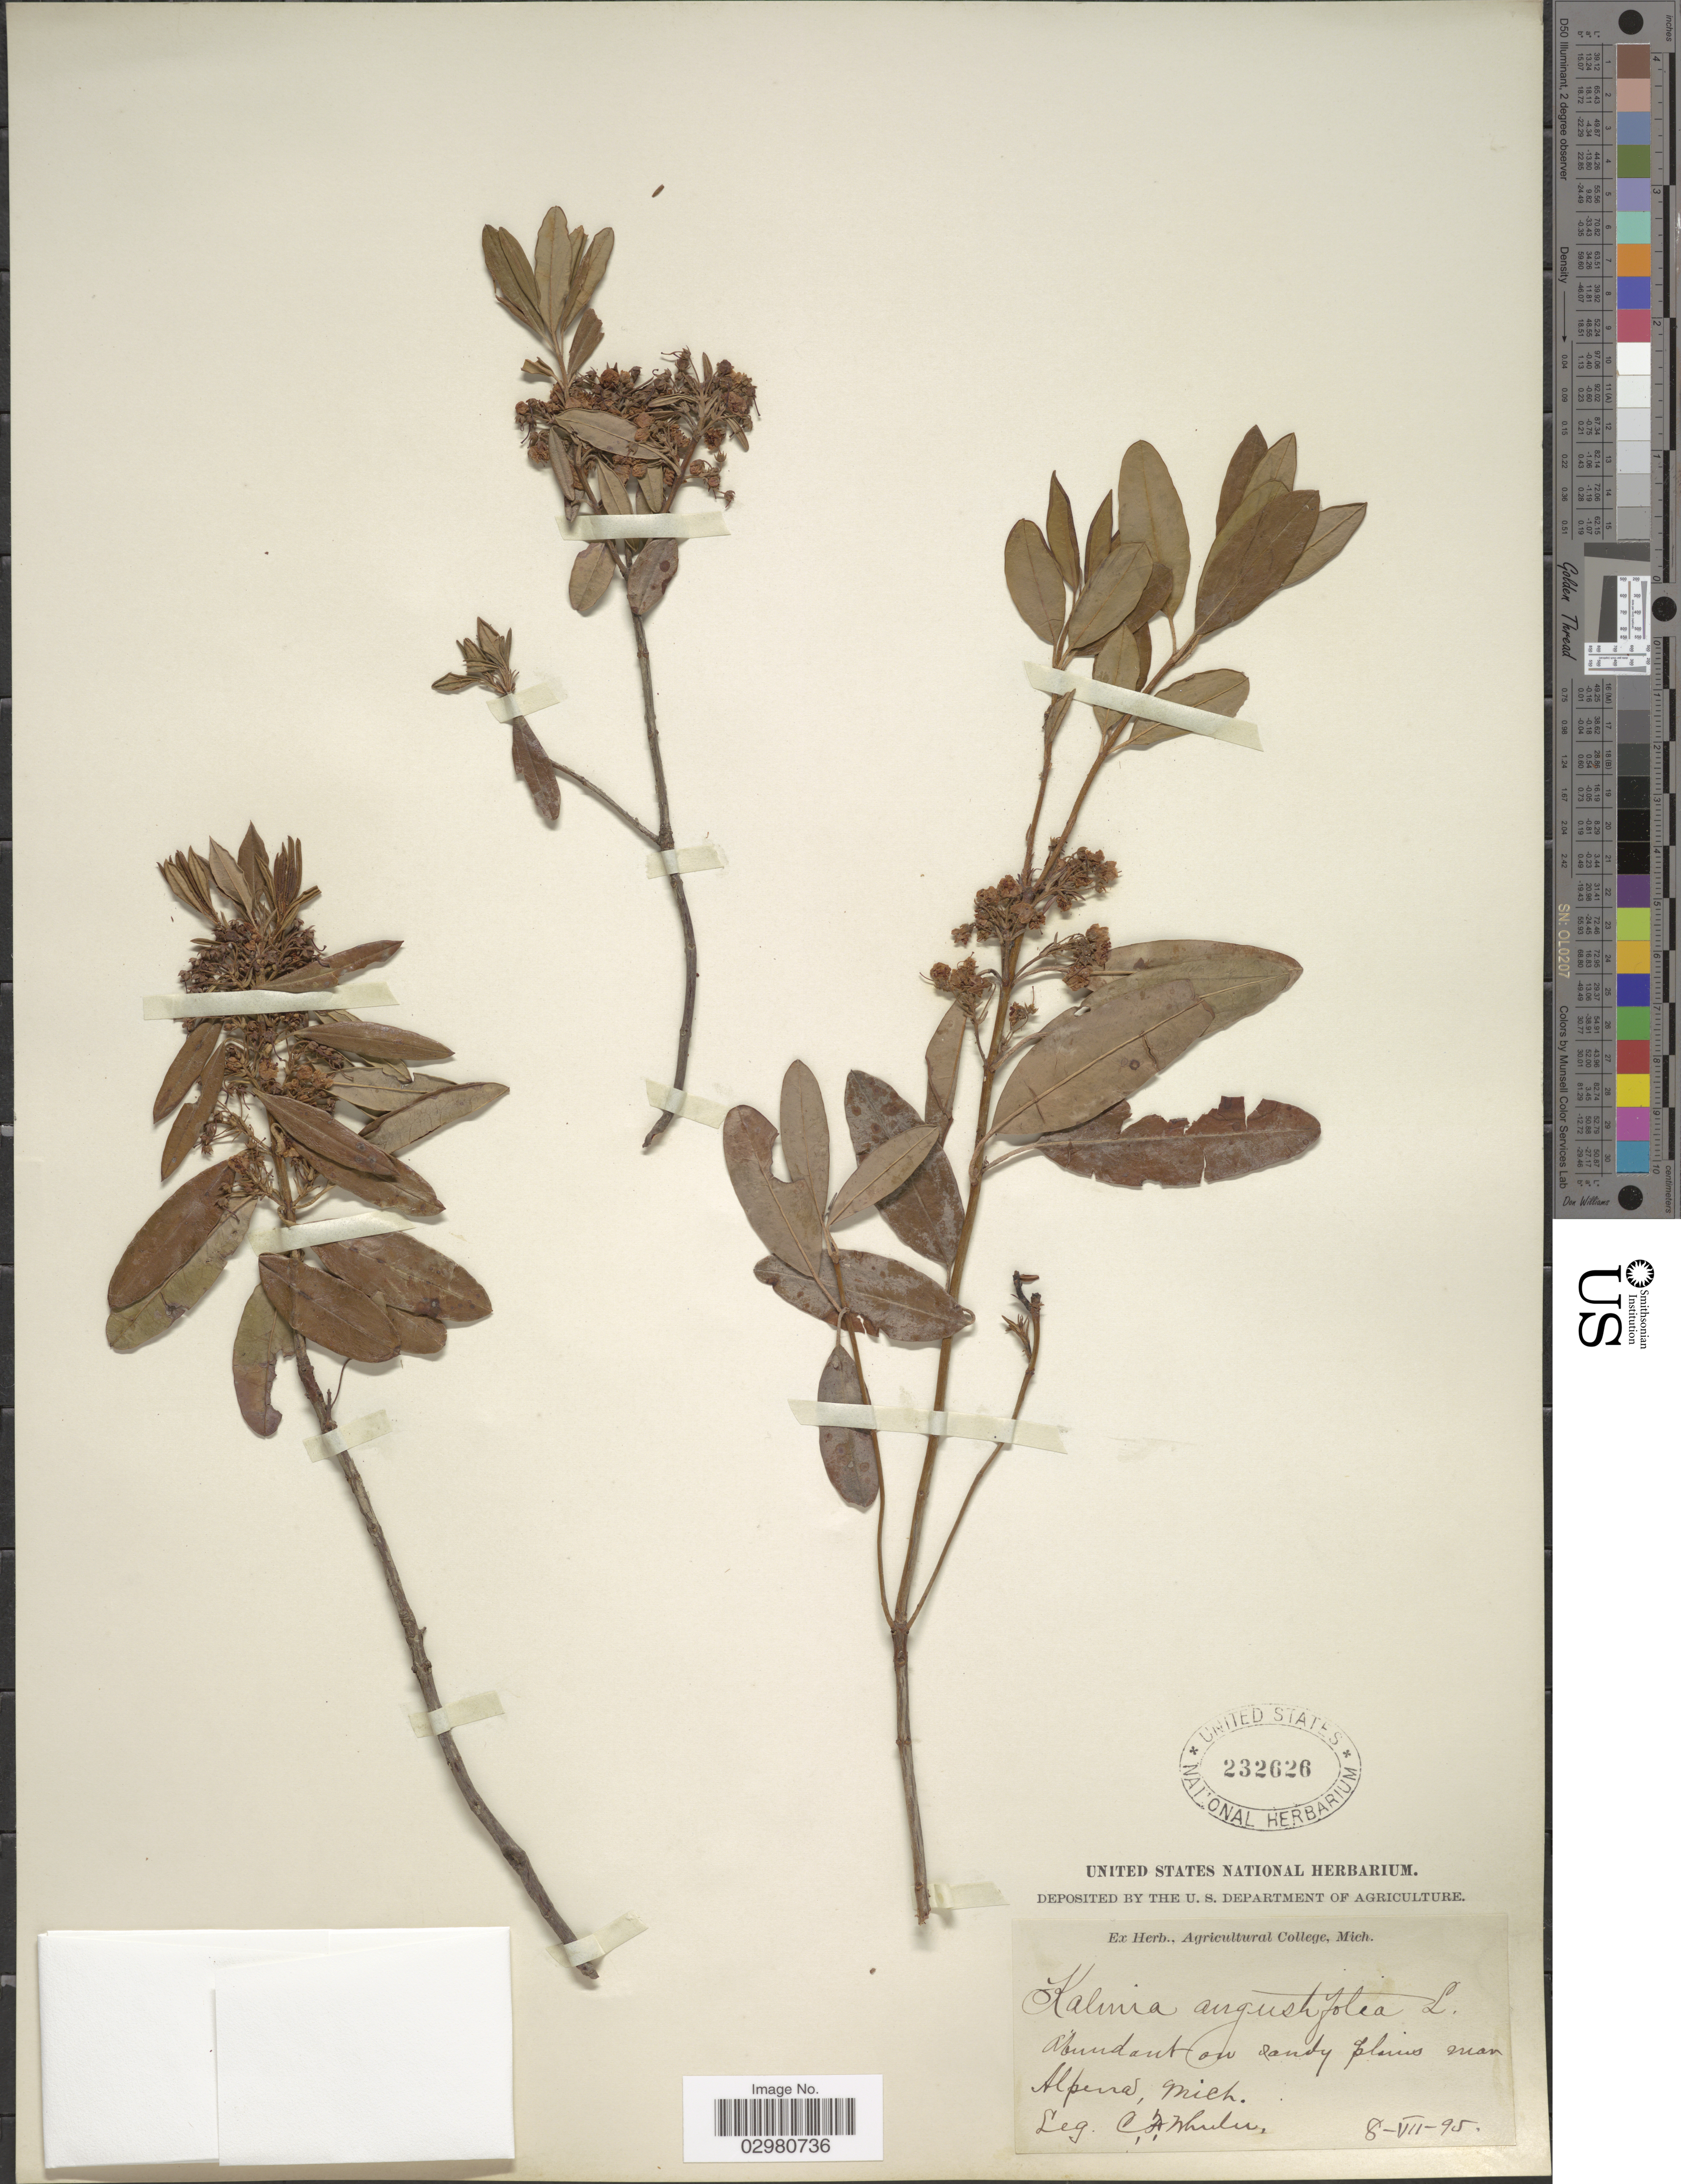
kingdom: Plantae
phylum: Tracheophyta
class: Magnoliopsida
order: Ericales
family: Ericaceae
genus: Kalmia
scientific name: Kalmia angustifolia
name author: L.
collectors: C. Wheeler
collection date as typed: Transcribed d/m/y: 8/7/95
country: United States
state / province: Michigan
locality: Near Alpena, Mich.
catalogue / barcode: US 232626